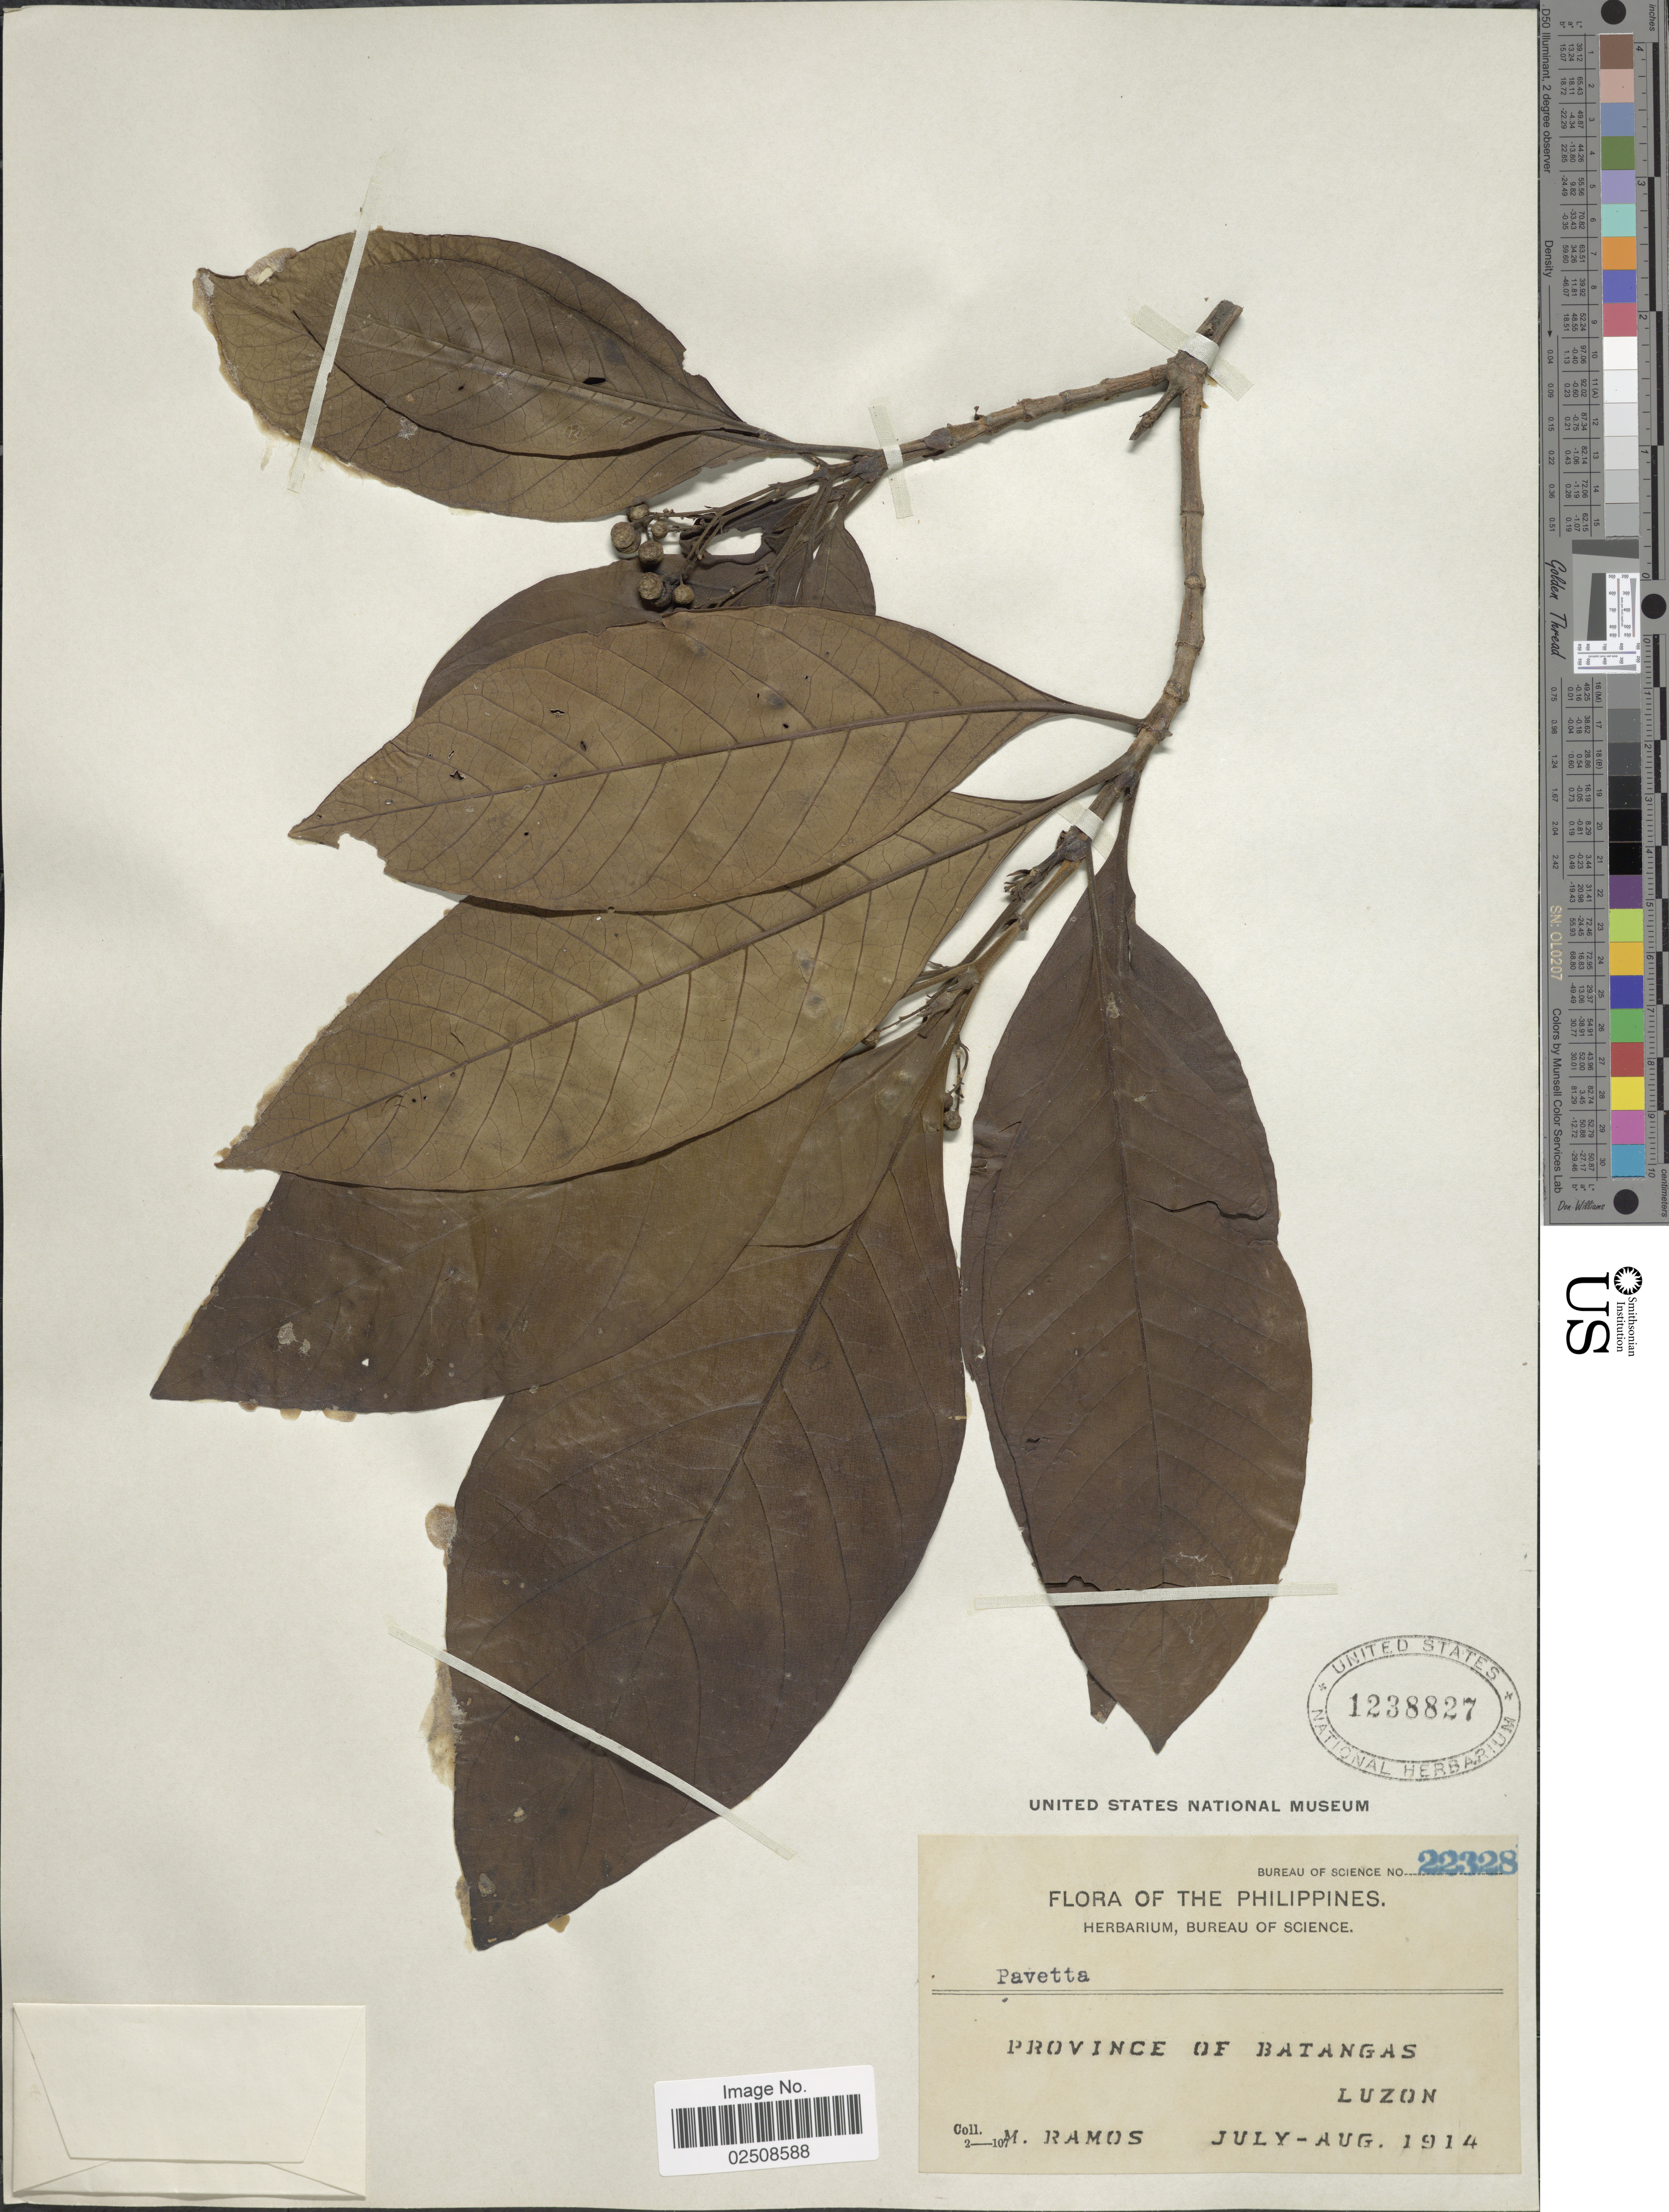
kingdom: Plantae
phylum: Tracheophyta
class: Magnoliopsida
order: Gentianales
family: Rubiaceae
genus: Pavetta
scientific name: Pavetta sp.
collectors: M. Ramos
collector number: Bureau of Science 22328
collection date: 1914-07/1914-08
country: Philippines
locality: Province of Batangas, Luzon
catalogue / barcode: US 1238827